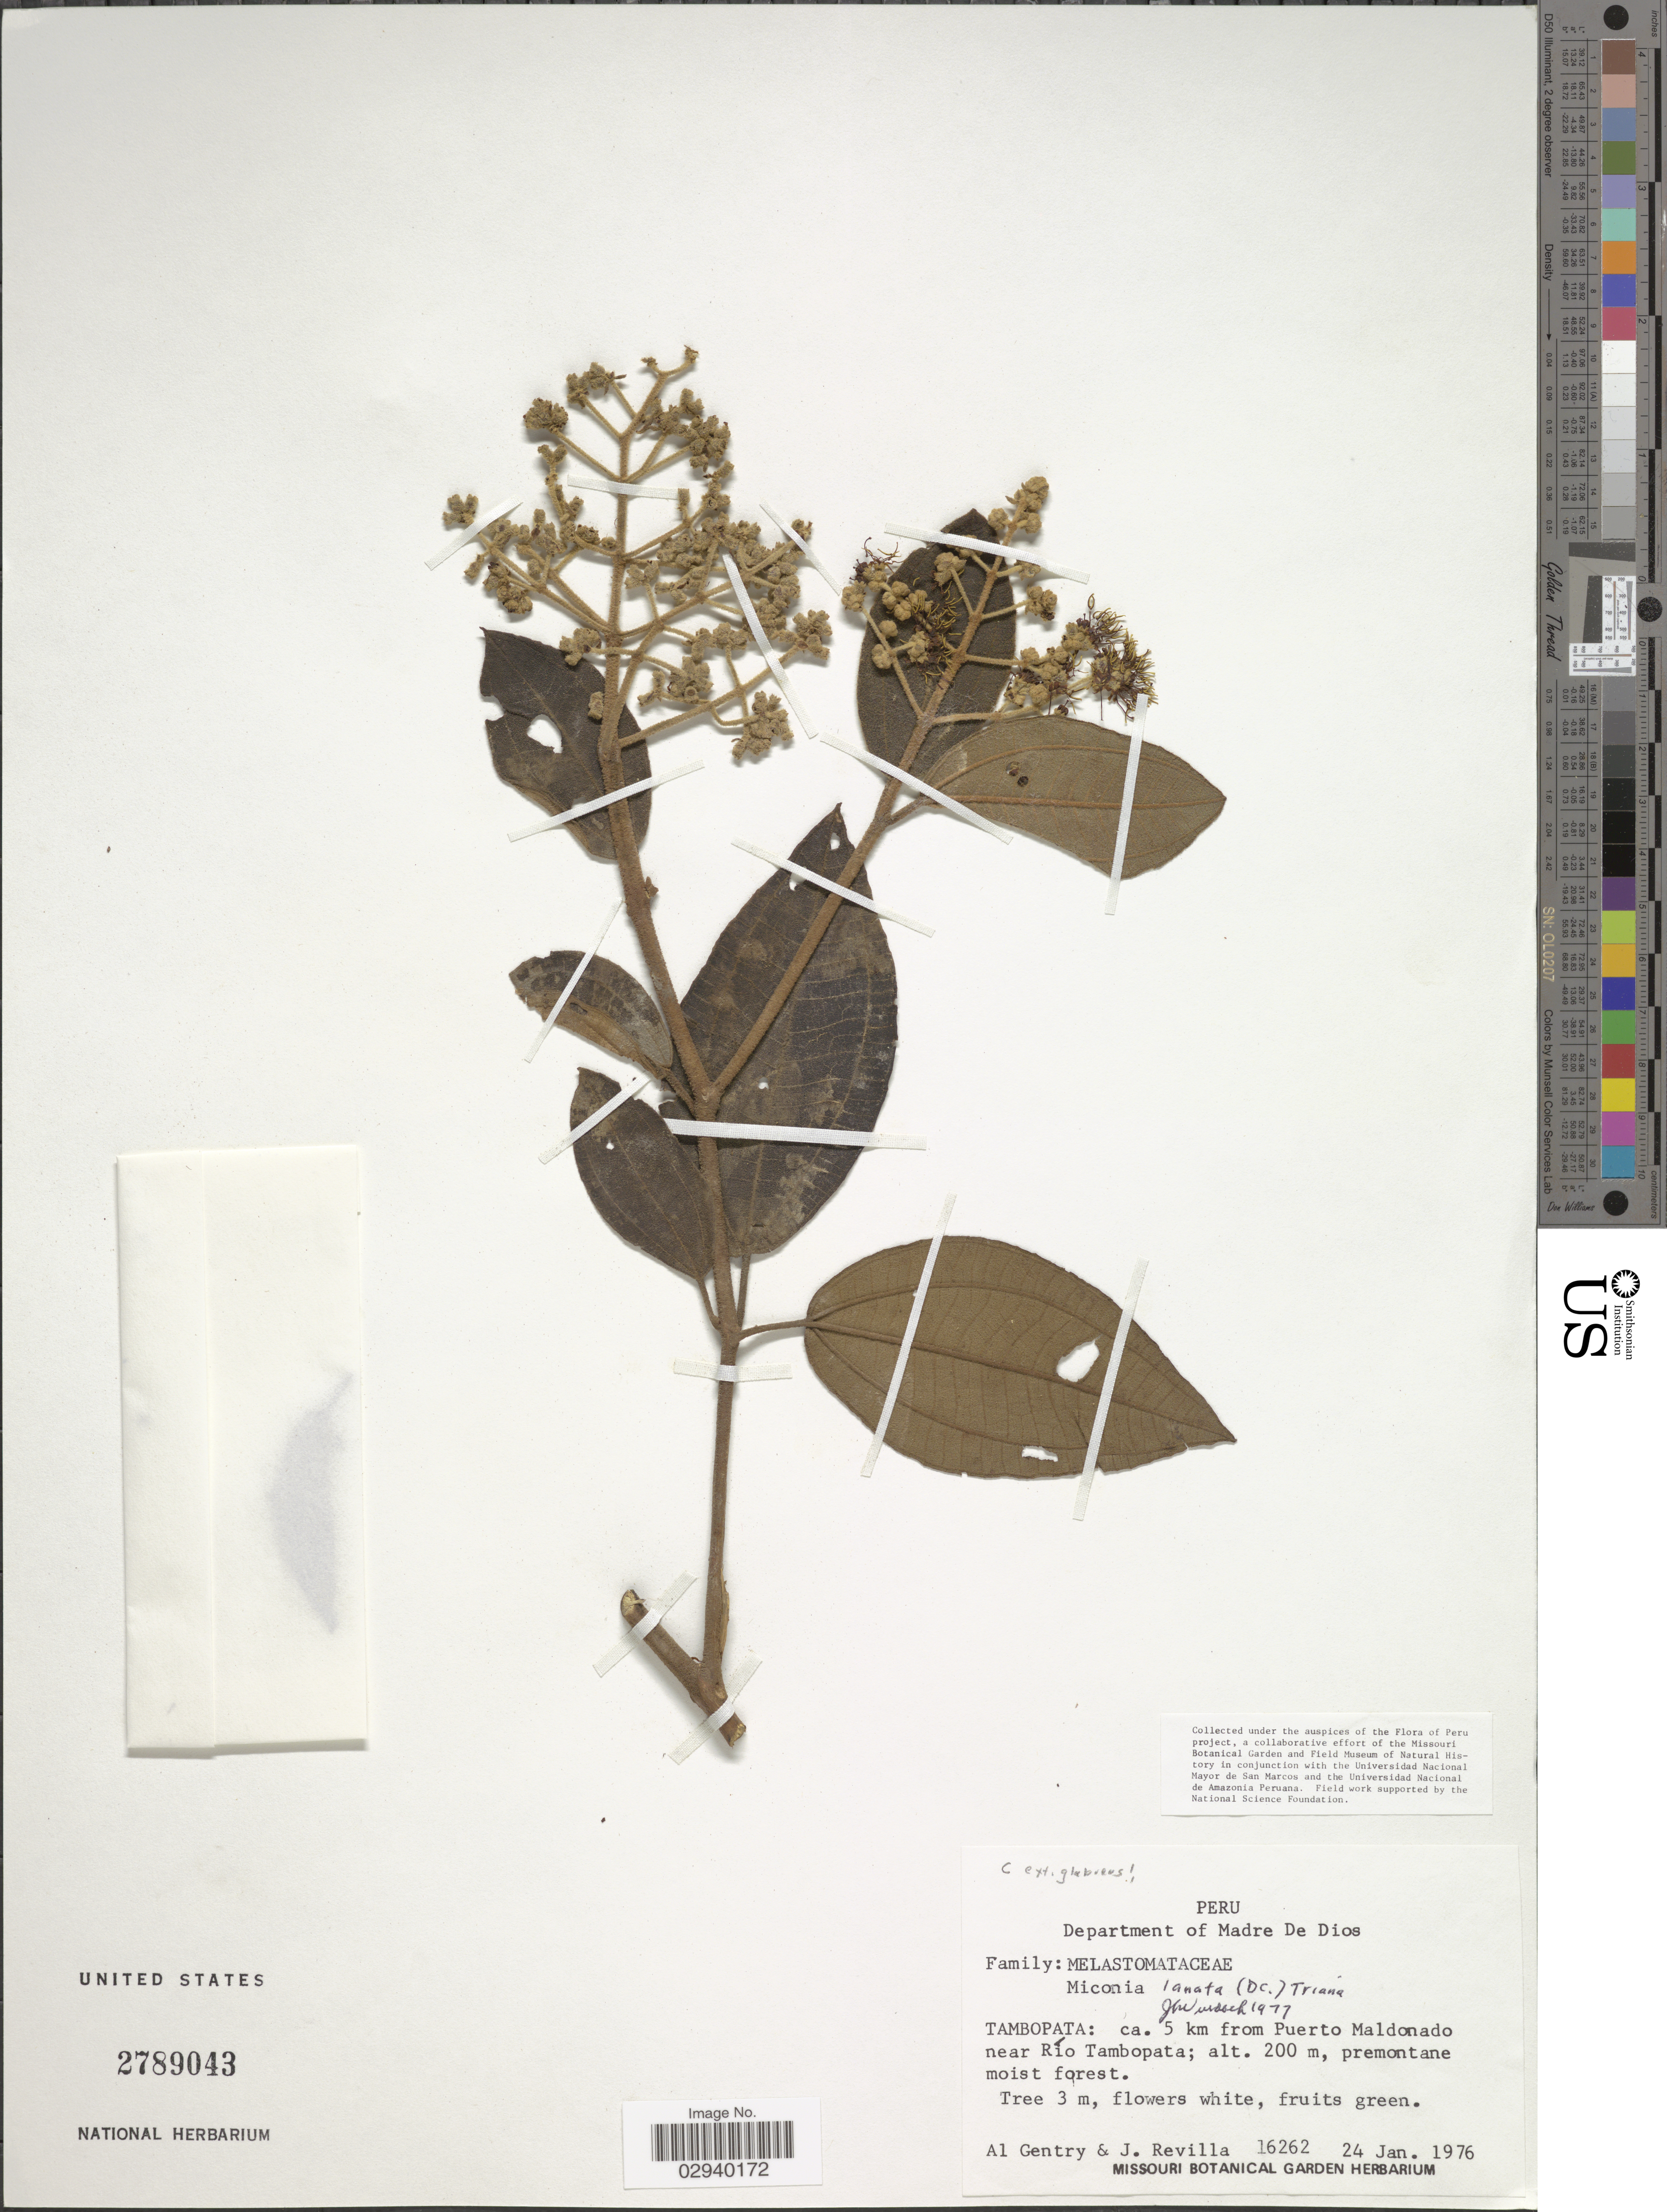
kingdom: Plantae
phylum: Tracheophyta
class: Magnoliopsida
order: Myrtales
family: Melastomataceae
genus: Miconia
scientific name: Miconia lanata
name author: (DC.) Triana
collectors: A. H. Gentry & J. Revilla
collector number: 16262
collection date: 1976-01-24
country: Peru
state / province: Madre de Dios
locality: Department of Madre de Dios. Tambopata: ca. 5 km from Puerto Maldonado near Río Tambopata.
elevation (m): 200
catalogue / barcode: US 2789043